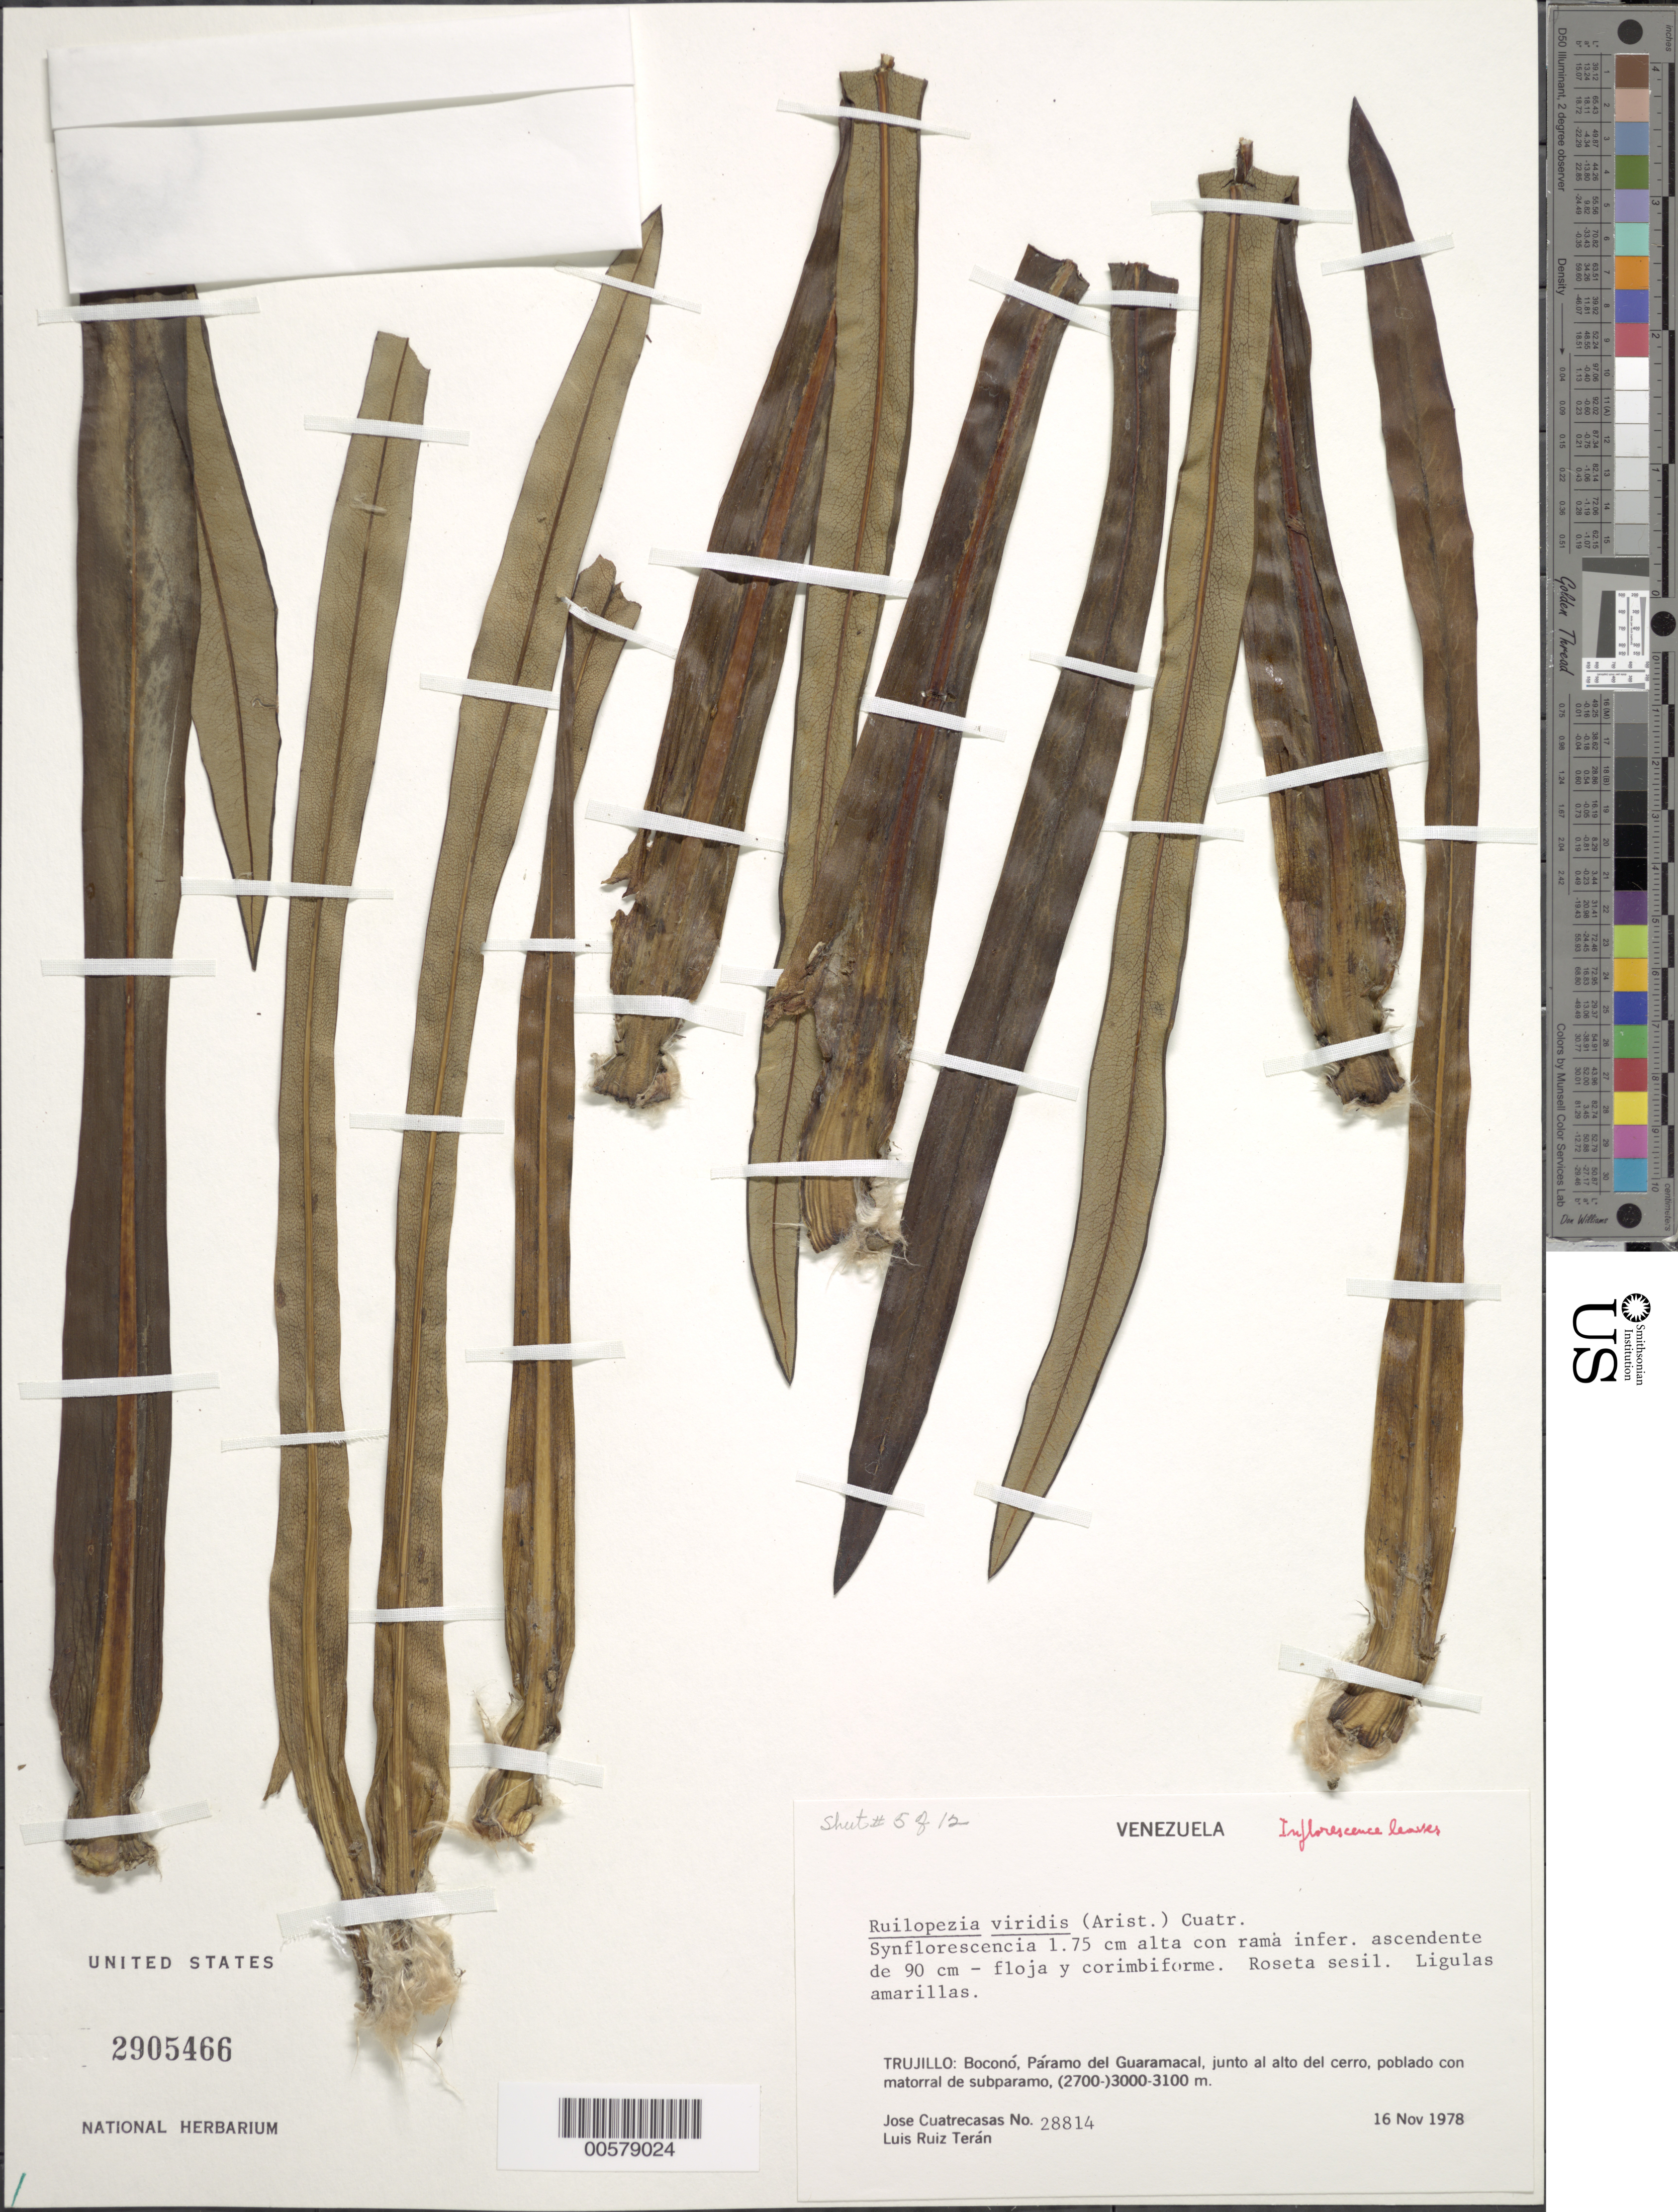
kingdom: Plantae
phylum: Tracheophyta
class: Magnoliopsida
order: Asterales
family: Asteraceae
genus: Ruilopezia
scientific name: Ruilopezia viridis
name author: (Aristeg.) Cuatrec.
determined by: Cuatrecasas, J.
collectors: J. Cuatrecasas & L. E. Ruíz-Terán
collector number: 28814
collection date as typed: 16 Nov 1978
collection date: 1978-11-16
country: Venezuela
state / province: Trujillo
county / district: Boconó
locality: Páramo de Guaramacal, junto al alto del cerro, poblado con matorral de subparamo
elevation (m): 2700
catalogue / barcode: US 2905466